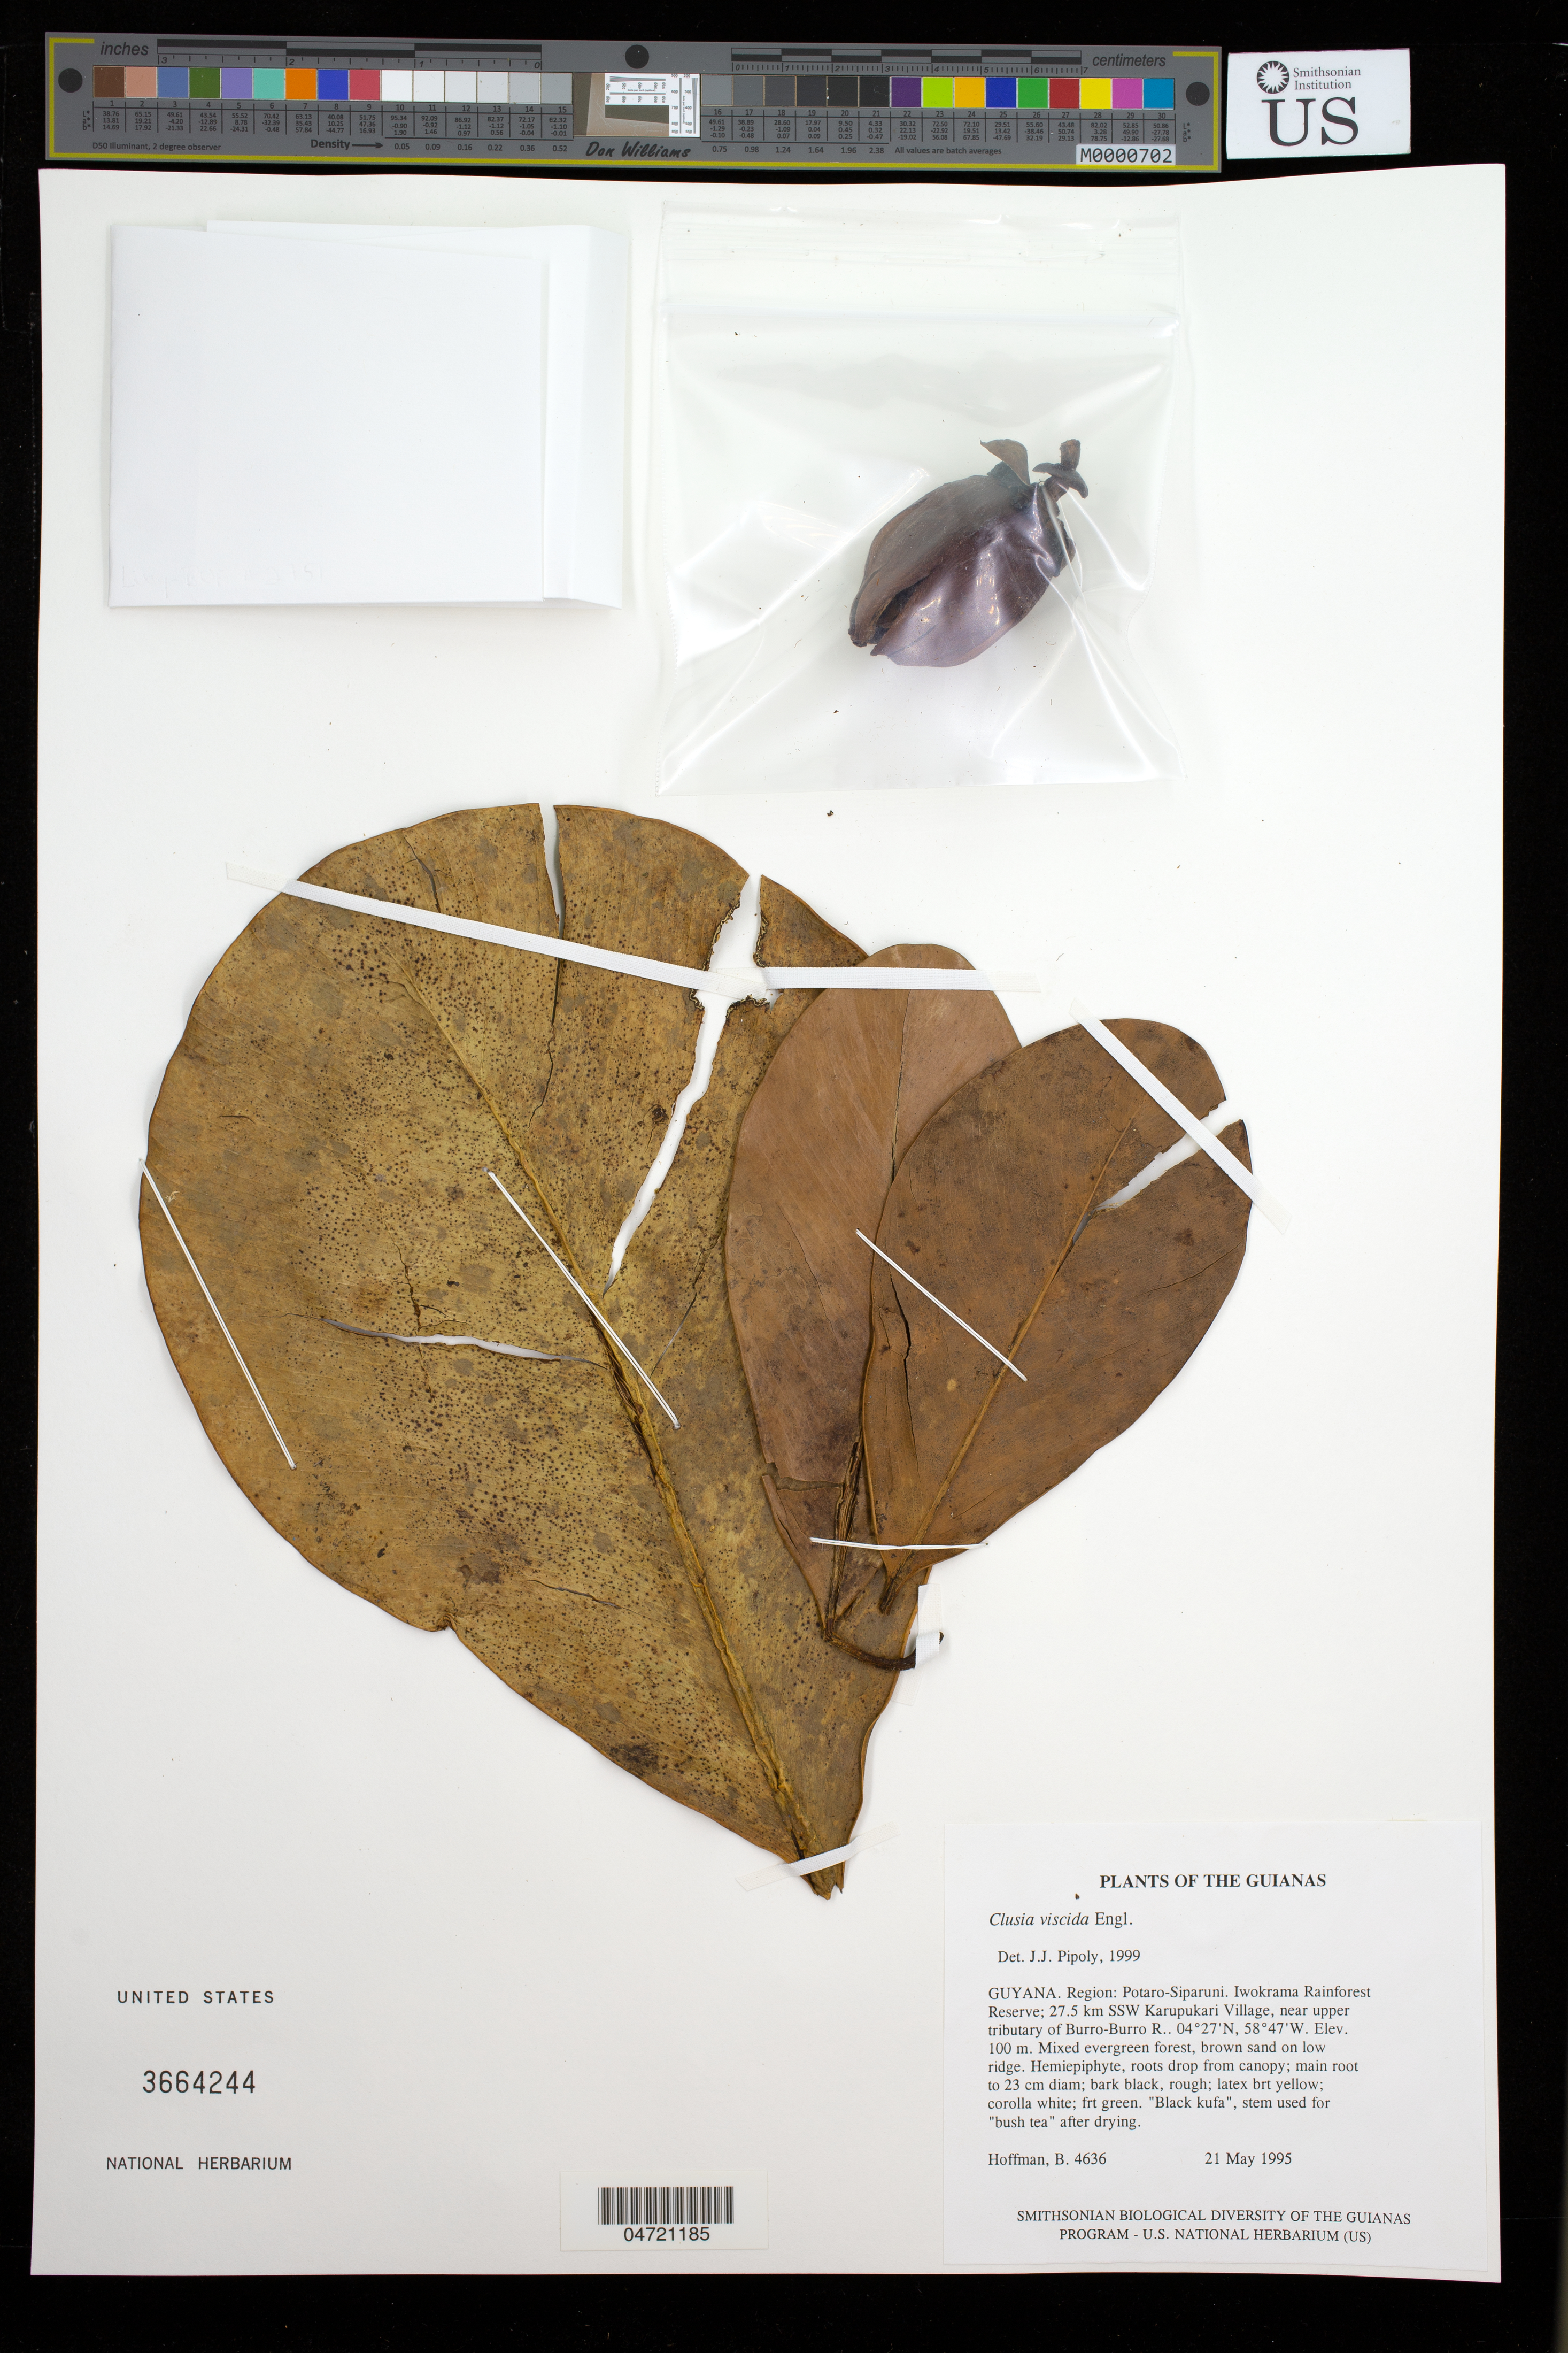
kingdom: Plantae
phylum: Tracheophyta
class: Magnoliopsida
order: Malpighiales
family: Clusiaceae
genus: Clusia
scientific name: Clusia viscida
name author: Engl.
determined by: Pipoly, J. J., III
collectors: B. Hoffman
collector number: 4636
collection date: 1995-05-21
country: Guyana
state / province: Potaro-Siparuni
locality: Iwokrama Rainforest Reserve; 27.5 km SSW Karupukari Village, near upper tributary of Burro-Burro R.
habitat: Mixed evergreen forest, brown sand on low ridge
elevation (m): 100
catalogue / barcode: US 3664244